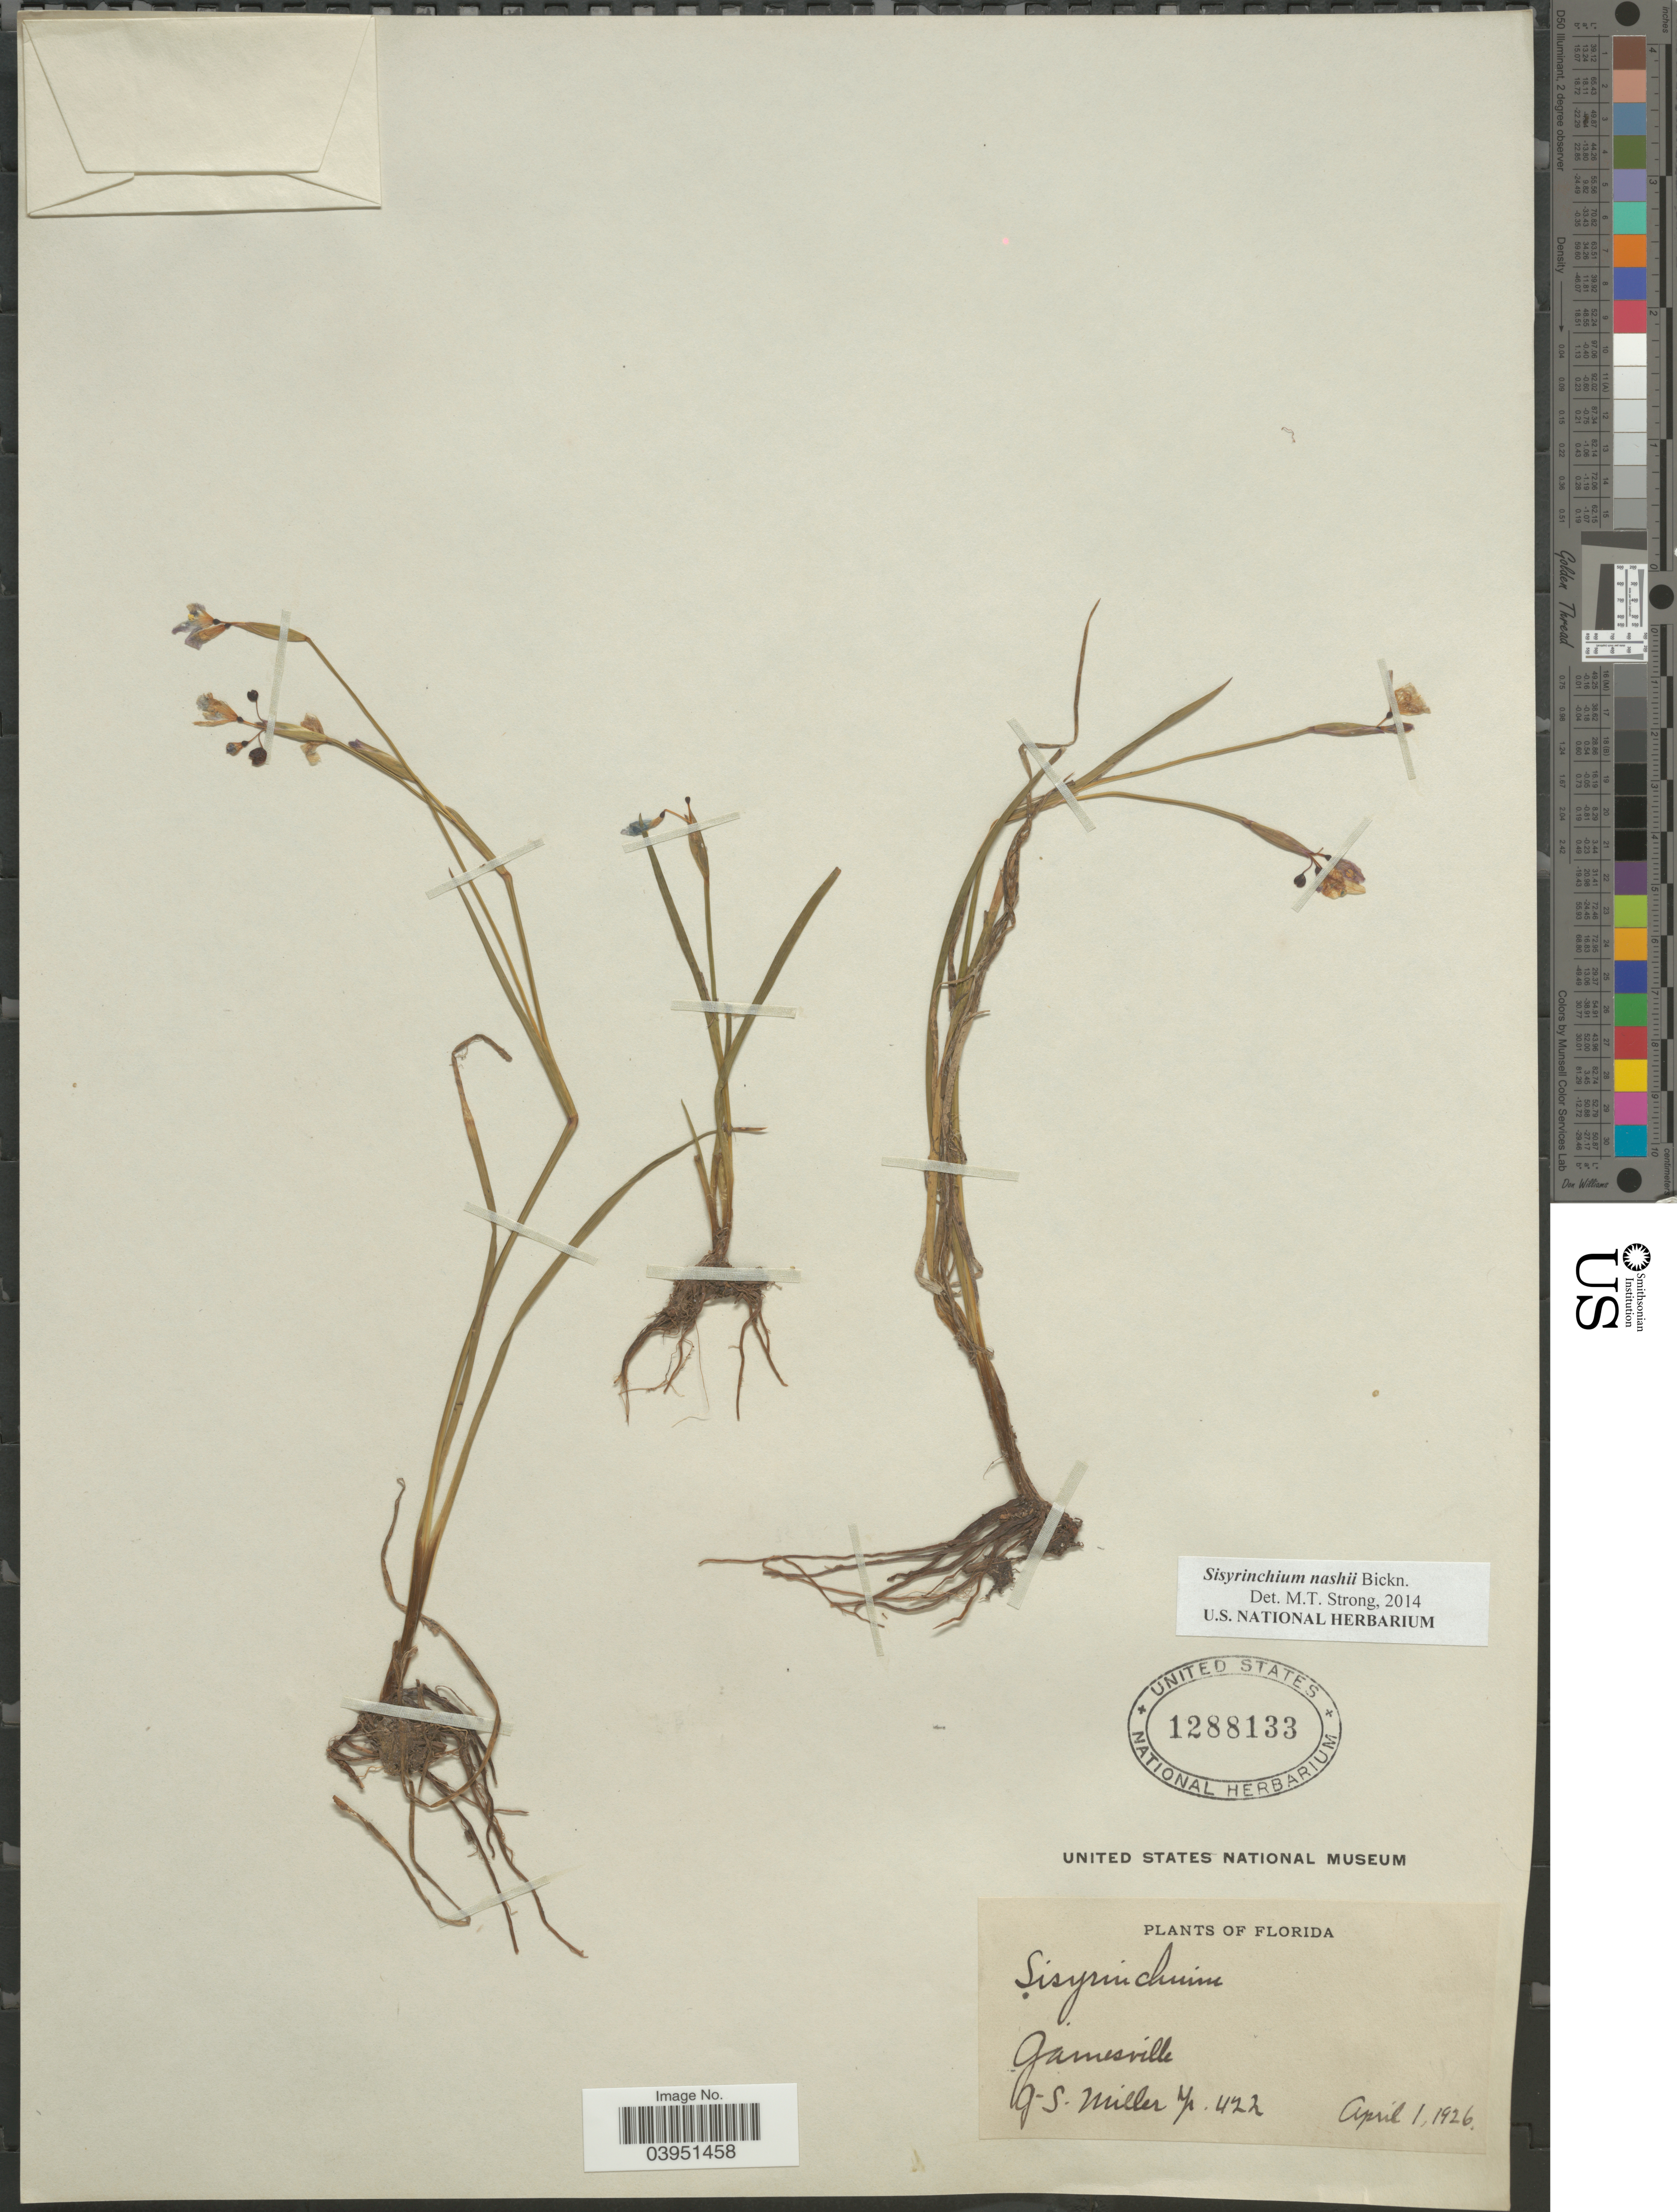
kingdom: Plantae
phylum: Tracheophyta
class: Liliopsida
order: Asparagales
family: Iridaceae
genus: Sisyrinchium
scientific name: Sisyrinchium nashii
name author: E.P. Bicknell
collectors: G. S. Miller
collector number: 422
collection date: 1926-04-01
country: United States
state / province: Florida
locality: Gainesville.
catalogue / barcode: US 1288133